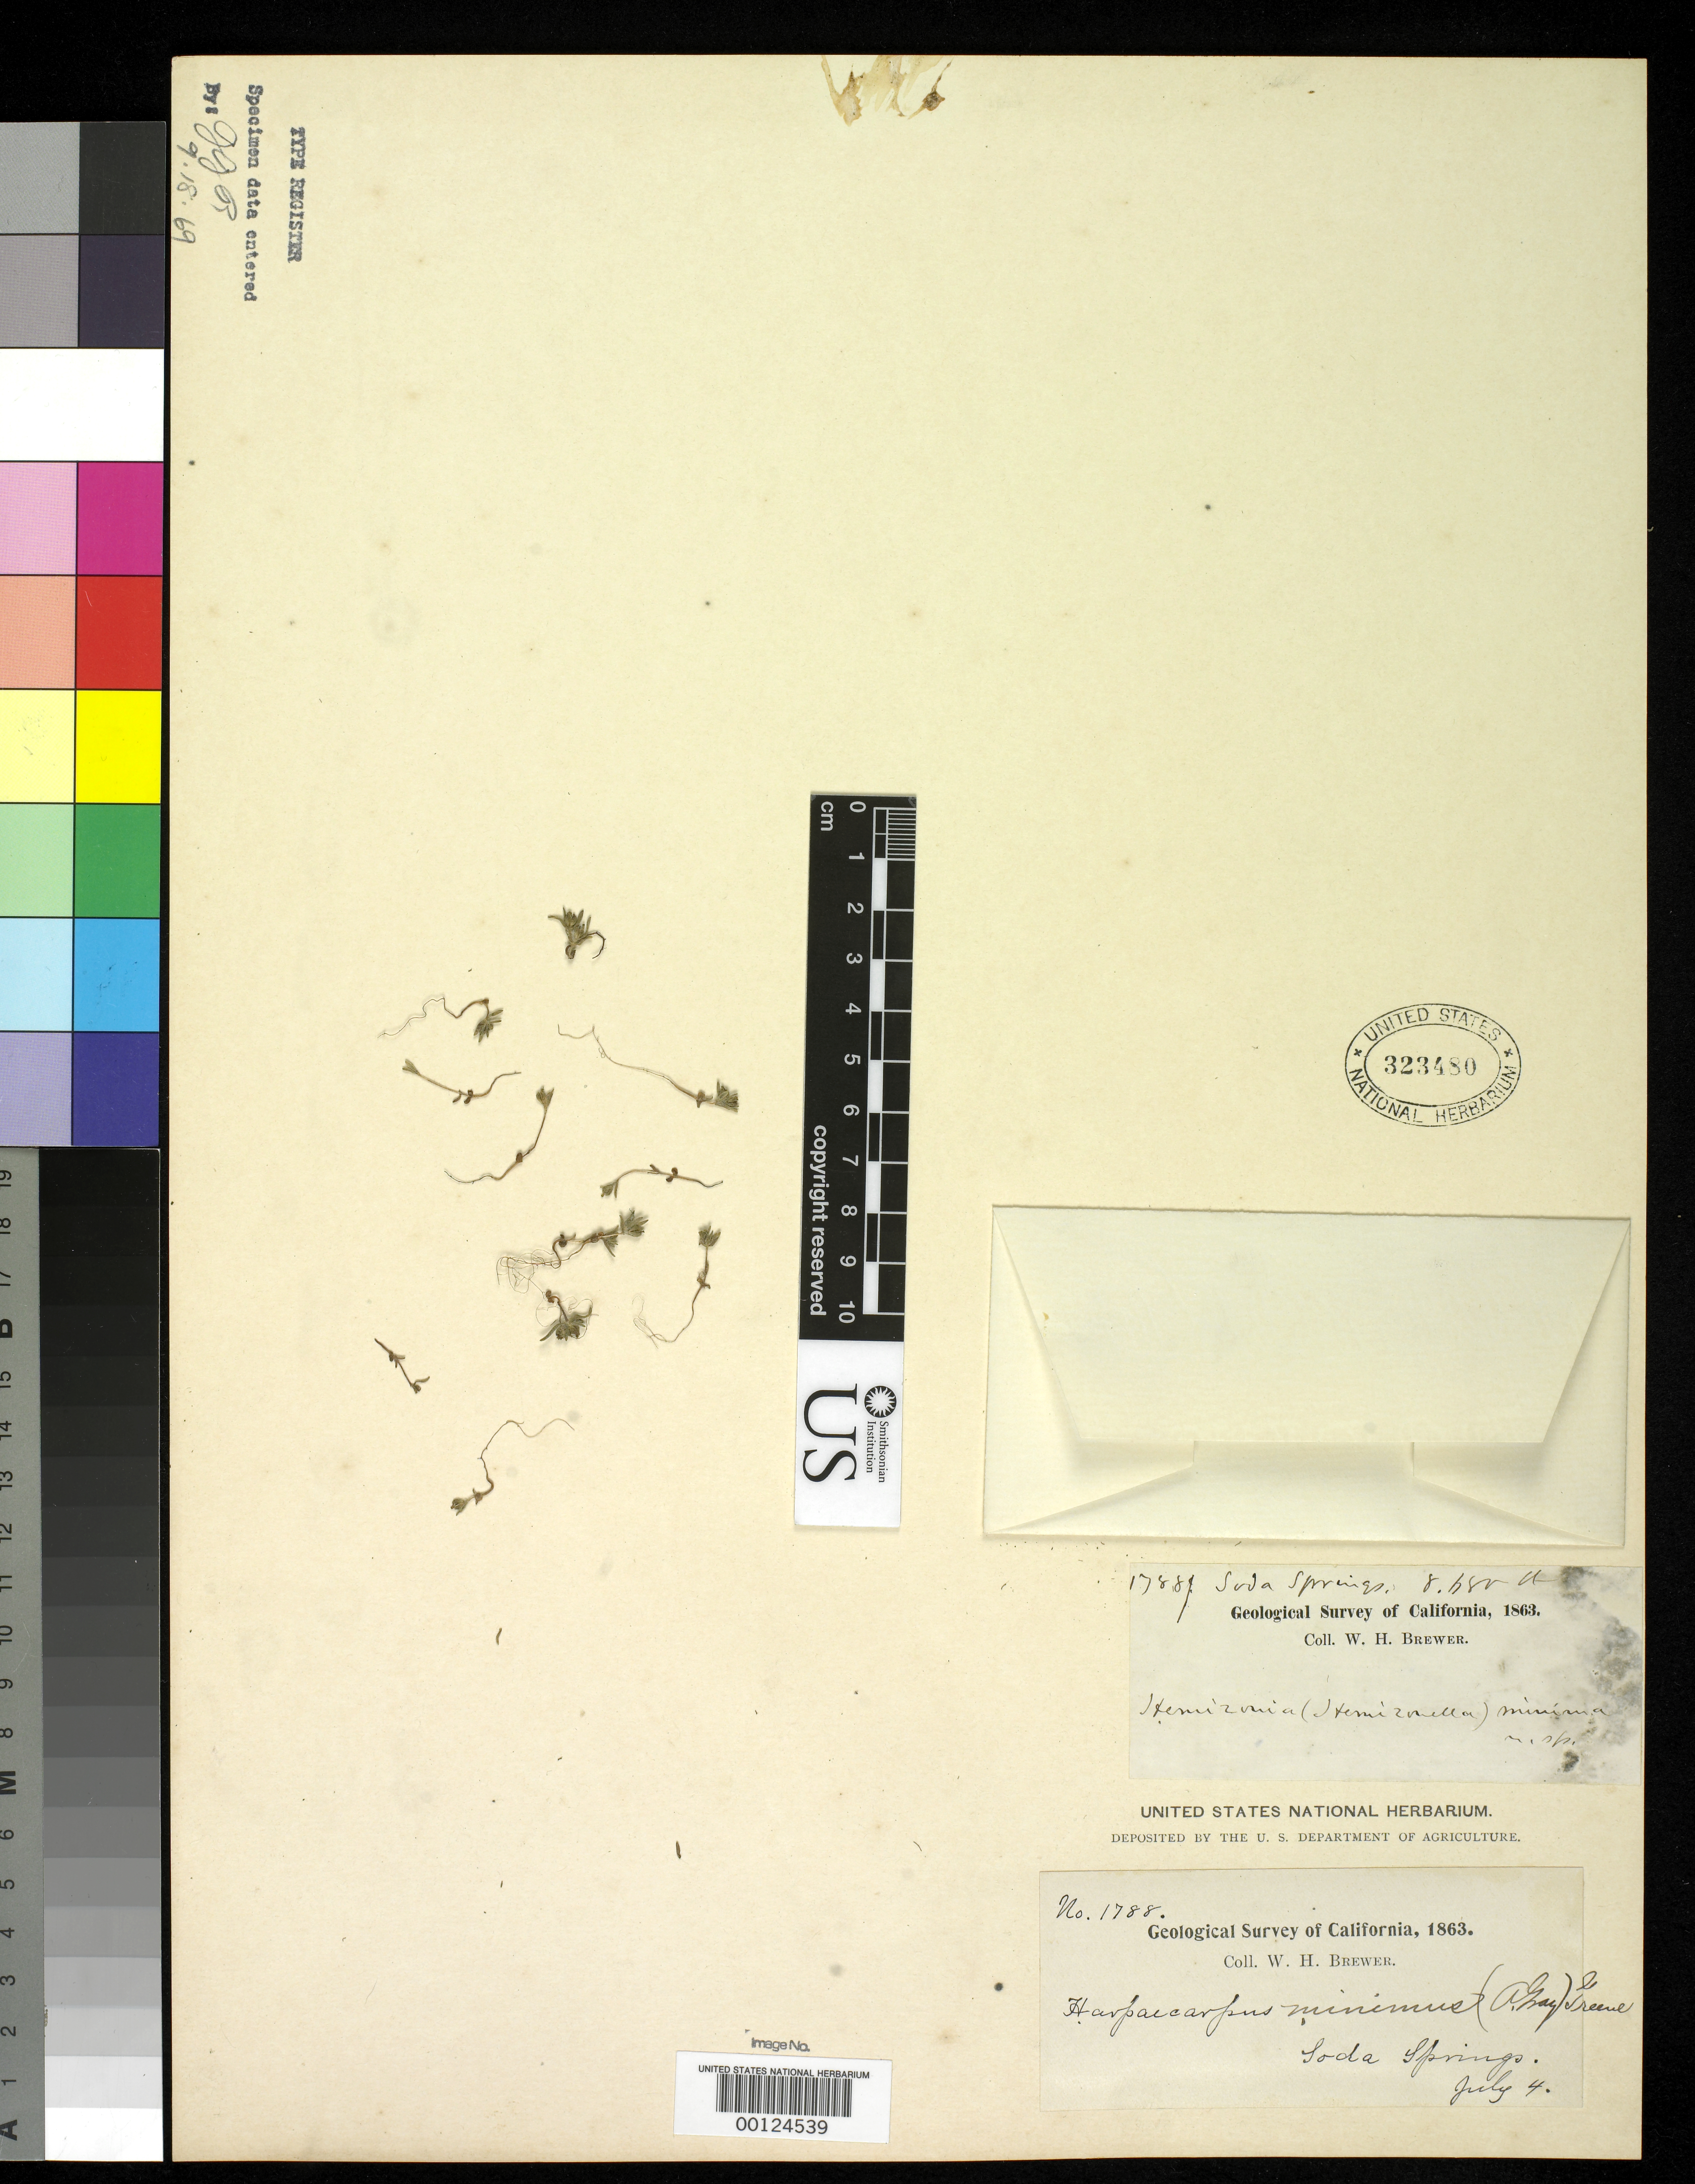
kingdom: Plantae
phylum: Tracheophyta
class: Magnoliopsida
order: Asterales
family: Asteraceae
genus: Hemizonia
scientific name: Hemizonia minima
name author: A. Gray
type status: Type Collection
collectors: W. H. Brewer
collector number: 1788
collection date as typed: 04 Jul 1863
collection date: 1863-07-04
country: United States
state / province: California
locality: Soda Springs.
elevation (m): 2646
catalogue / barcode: US 323480